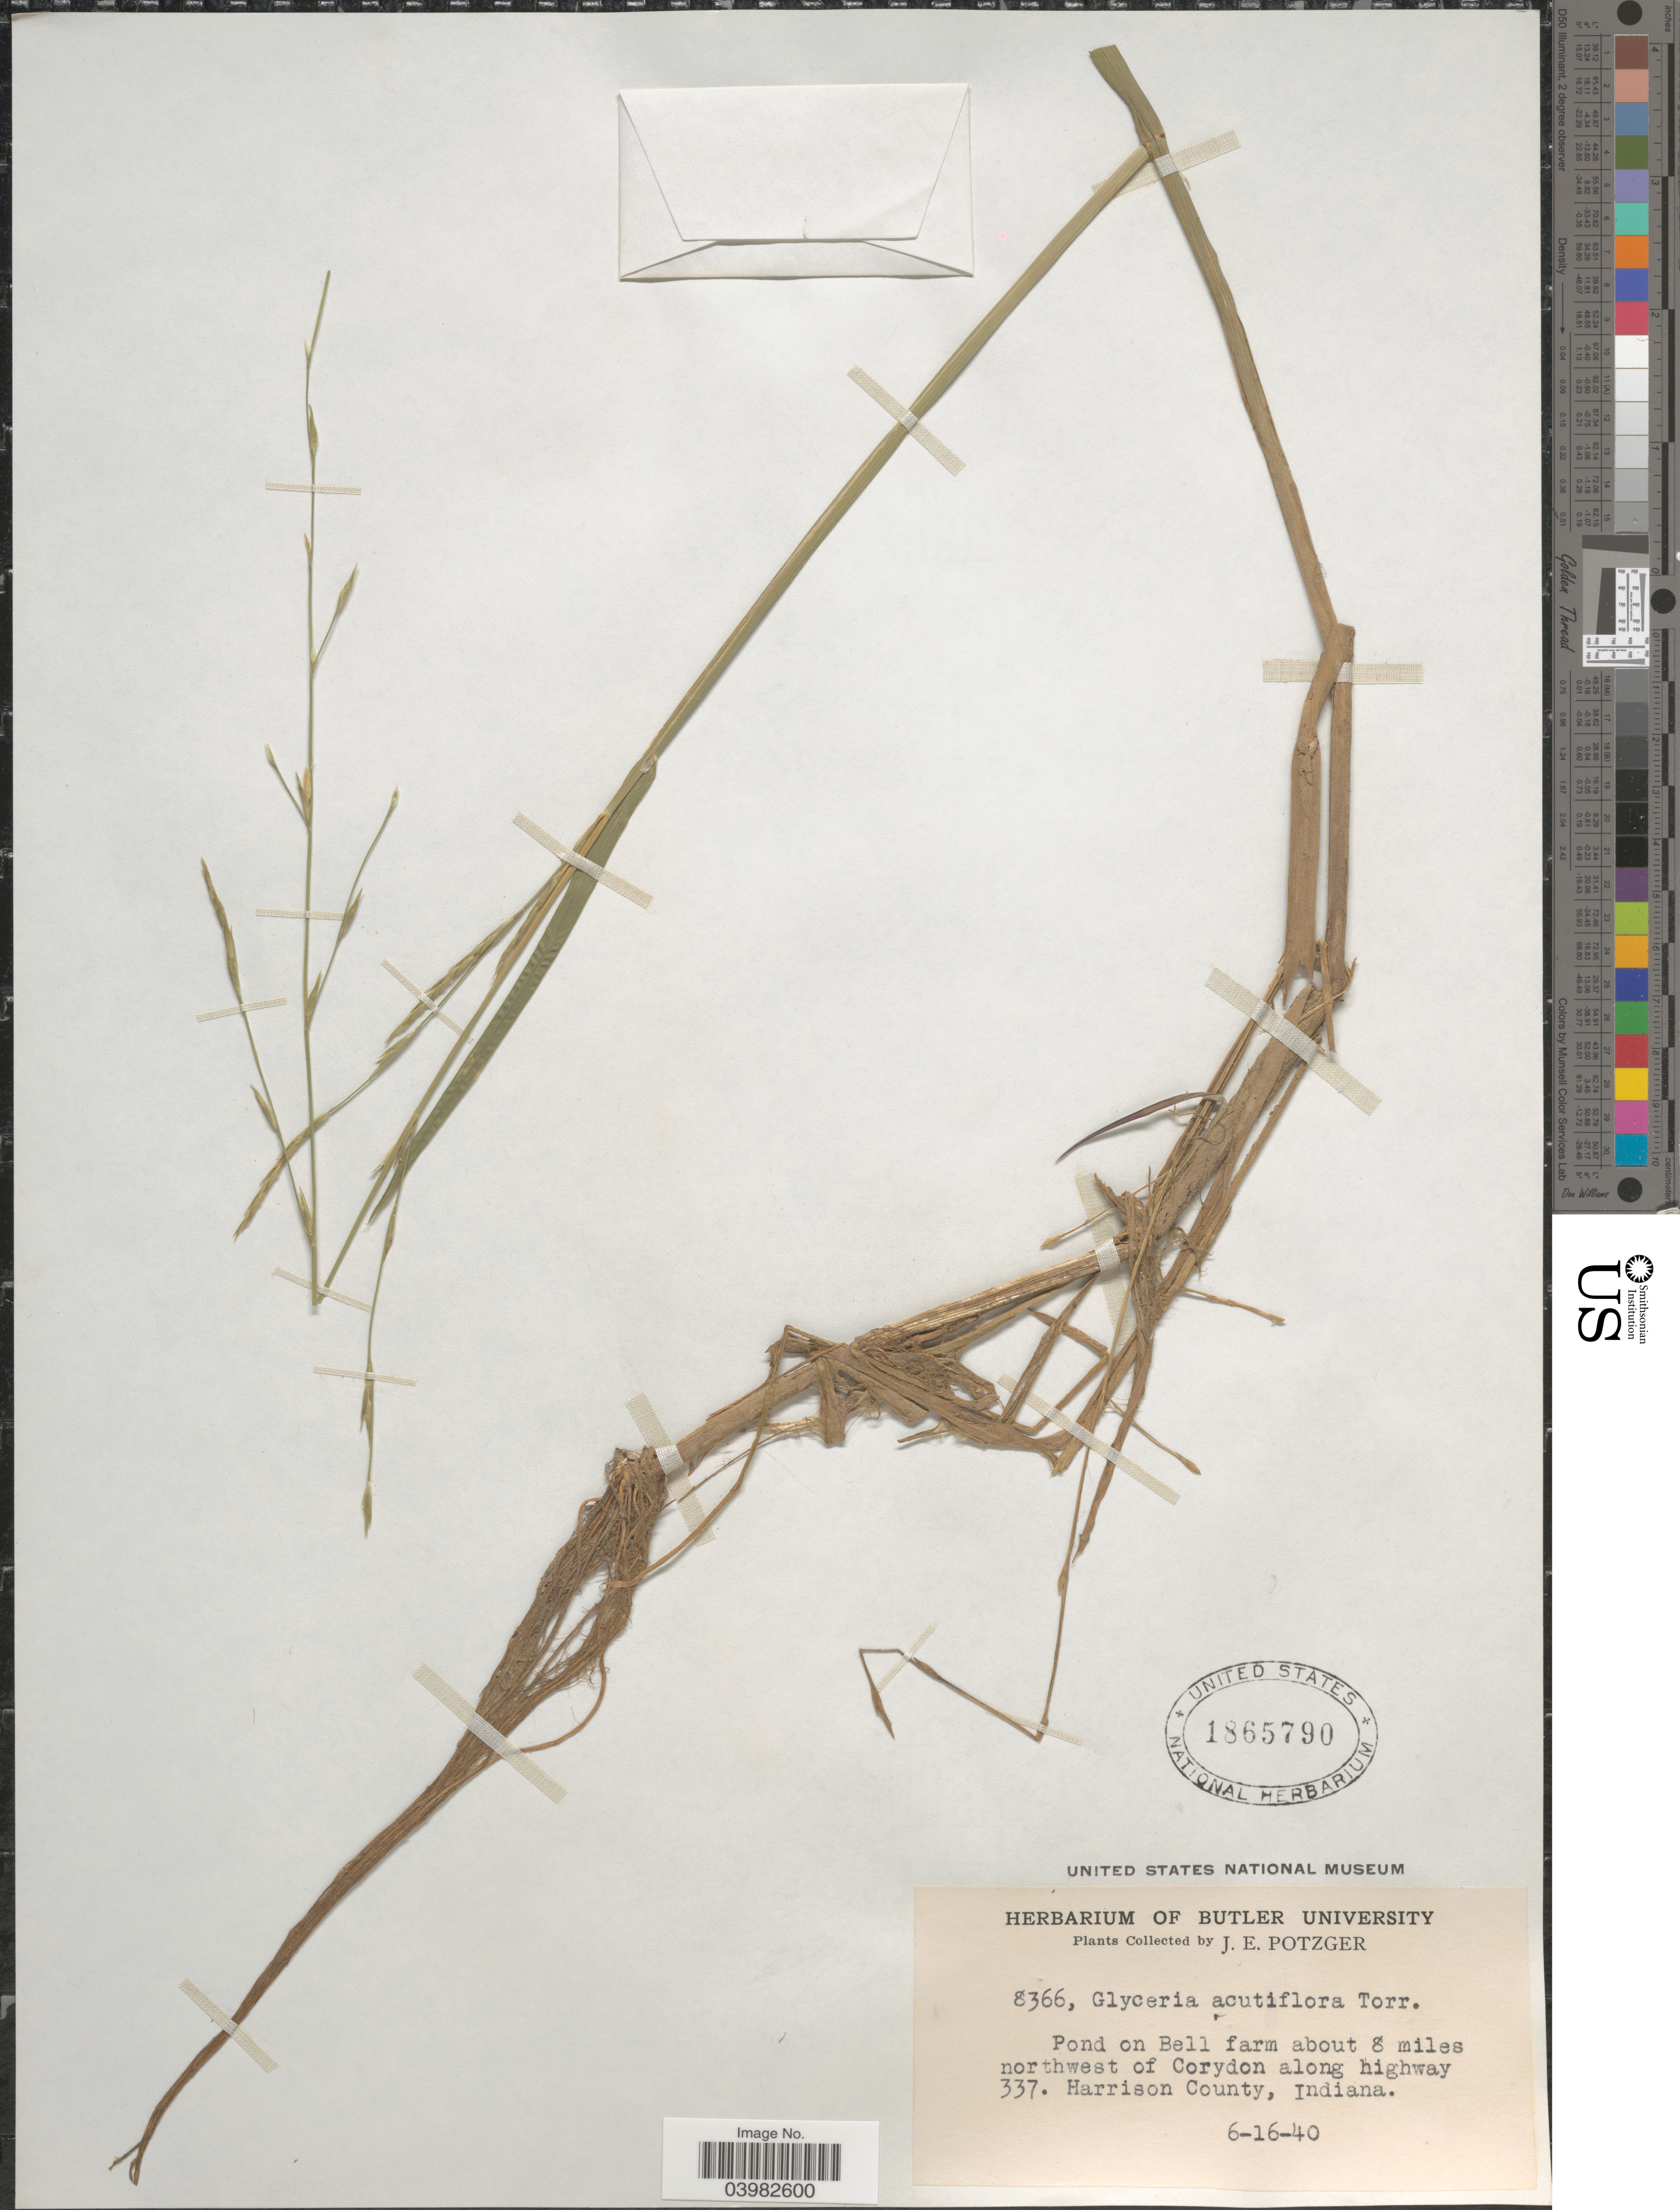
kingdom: Plantae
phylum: Tracheophyta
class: Liliopsida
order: Poales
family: Poaceae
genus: Glyceria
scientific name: Glyceria acutiflora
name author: Torr.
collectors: J. Potzger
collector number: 8366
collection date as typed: Transcribed d/m/y: 16/6/40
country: United States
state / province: Indiana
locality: Pond on Bell farm about 8 miles northwest of Corydon along highway 337. Harrison County.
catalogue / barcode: US 1865790